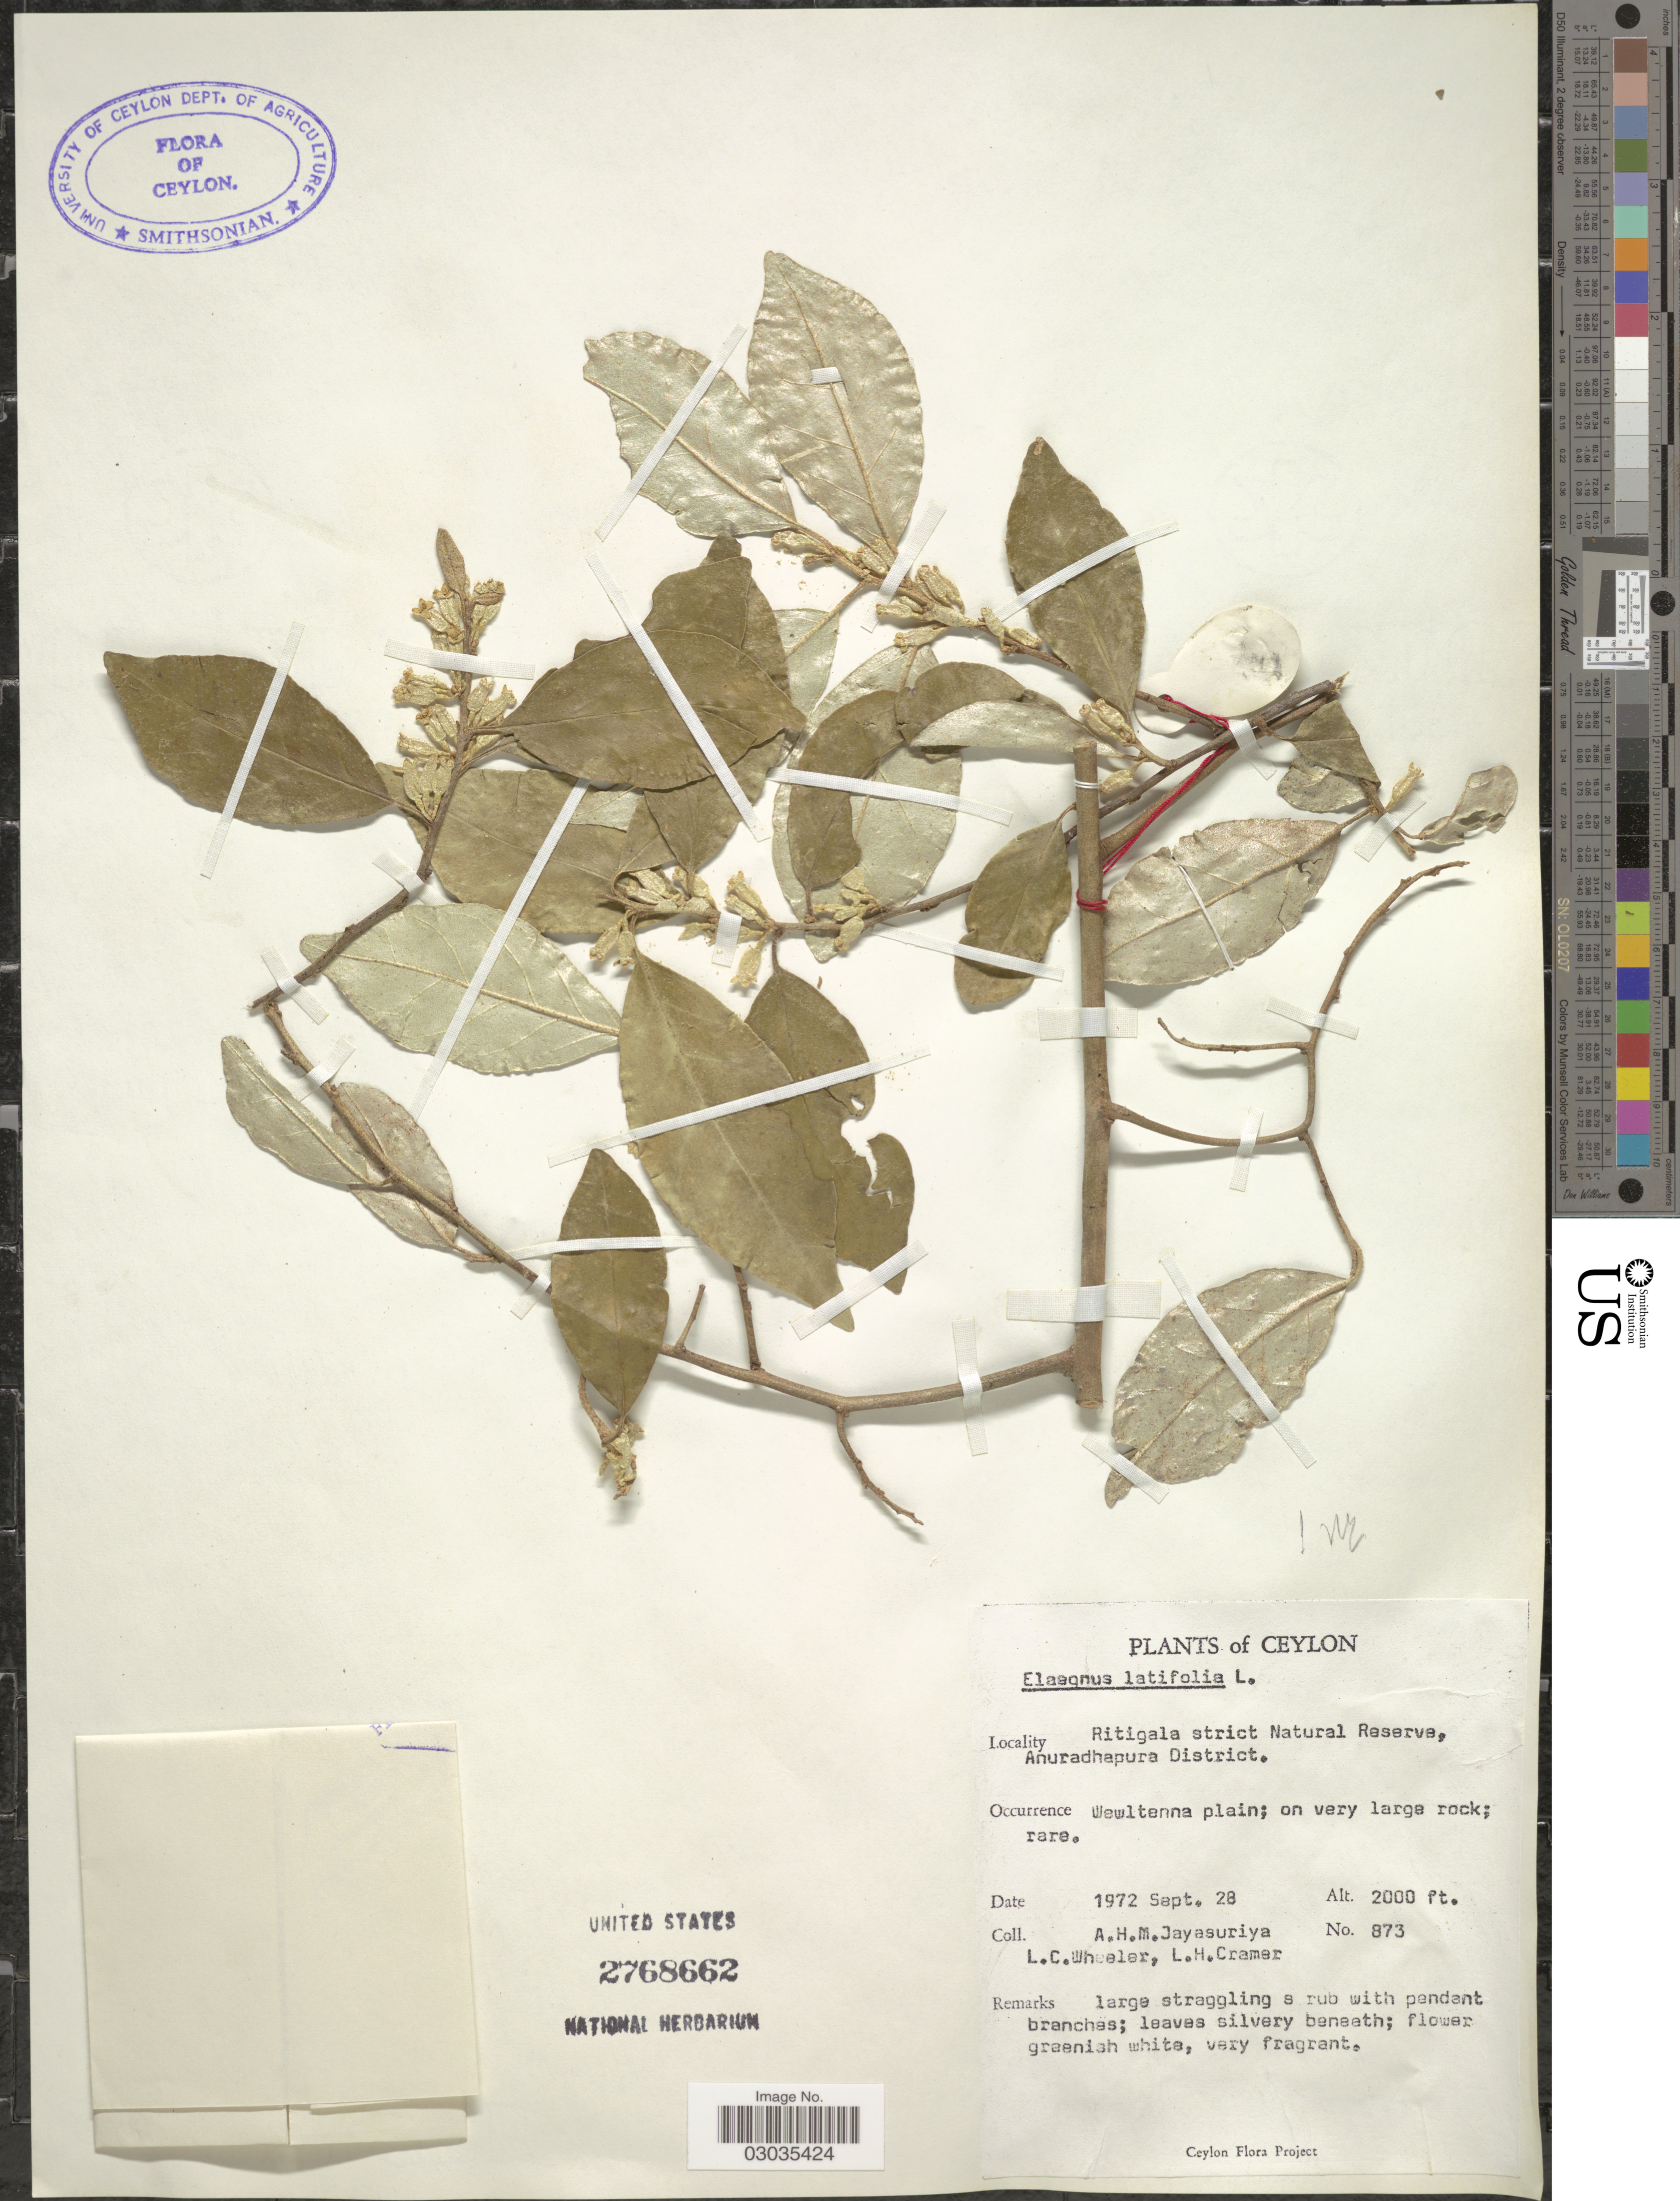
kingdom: Plantae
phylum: Tracheophyta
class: Magnoliopsida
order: Rosales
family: Elaeagnaceae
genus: Elaeagnus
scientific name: Elaeagnus latifolia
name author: L.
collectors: A. H. Jayasuriya, L. C. Wheeler & L. H. Cramer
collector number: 873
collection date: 1972-09-28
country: Sri Lanka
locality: Ceylon. Ritigala strict Natural Reserve, Anuradhapura District. Wewltenna plain.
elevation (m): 610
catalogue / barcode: US 2768662